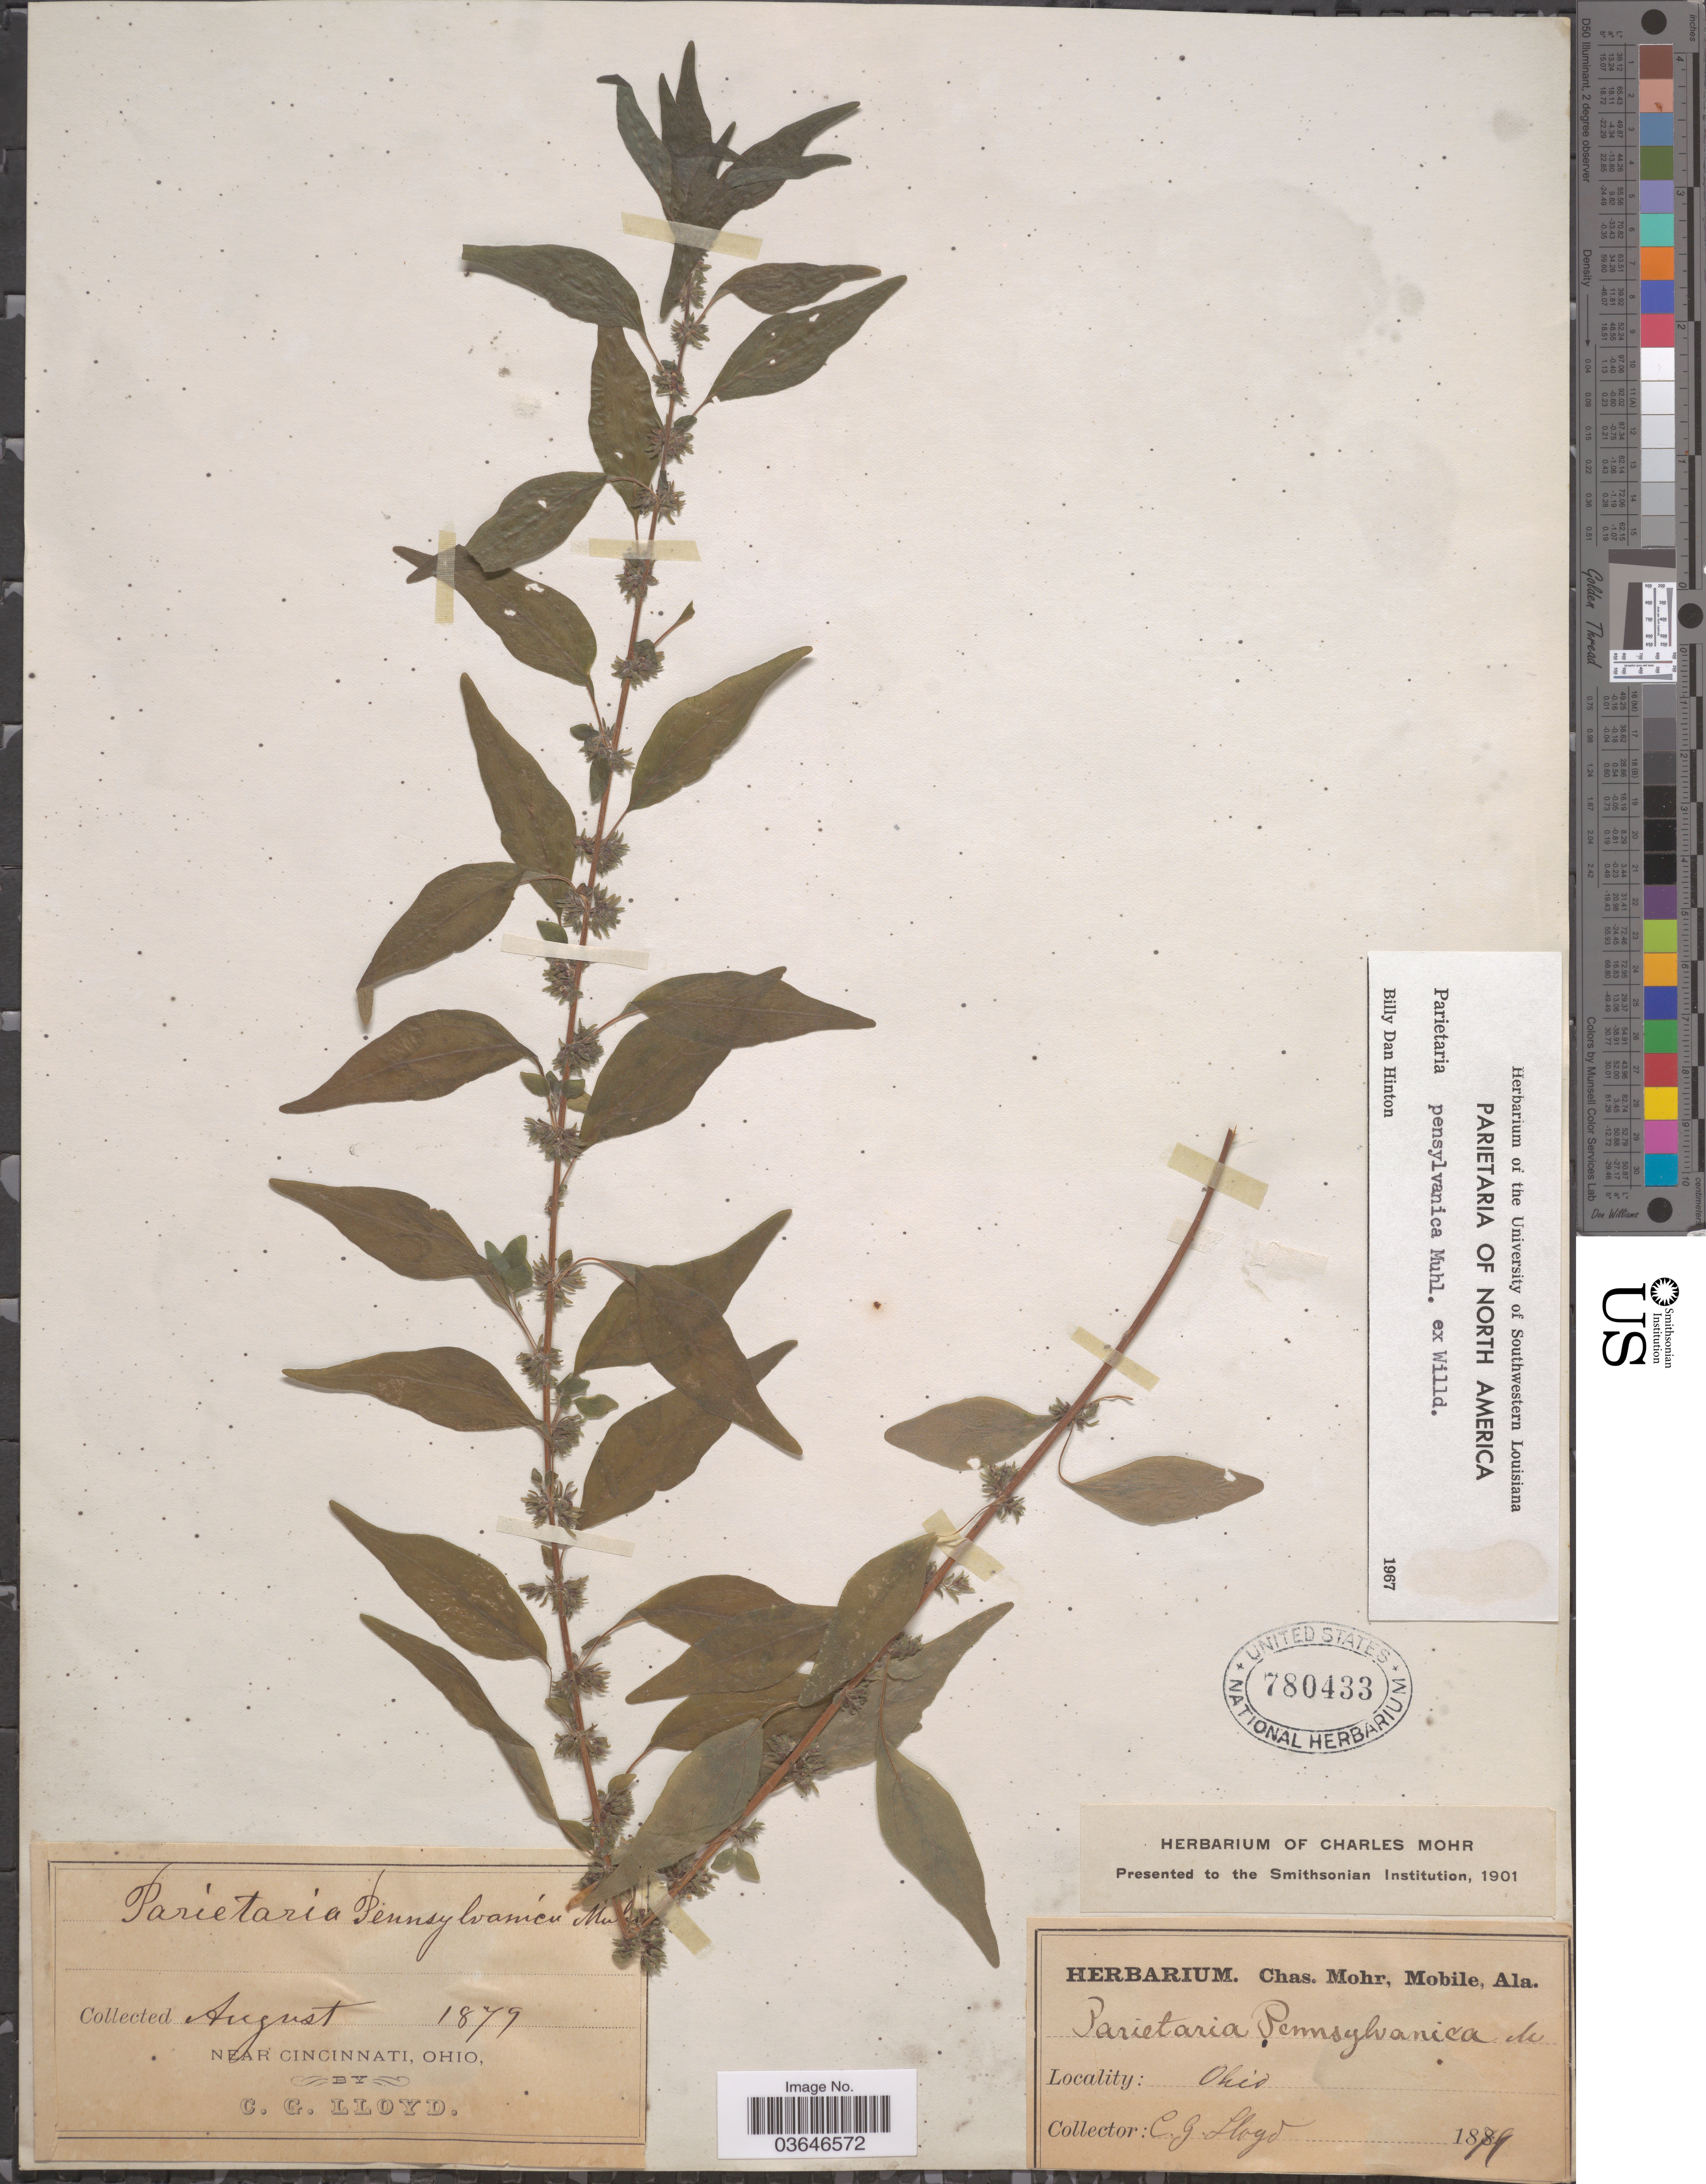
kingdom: Plantae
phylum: Tracheophyta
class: Magnoliopsida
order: Rosales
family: Urticaceae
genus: Parietaria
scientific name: Parietaria pensylvanica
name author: Muhl. ex Willd.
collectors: C. G. Lloyd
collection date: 1879-08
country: United States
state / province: Ohio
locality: Near Cincinnati.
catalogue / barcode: US 780433